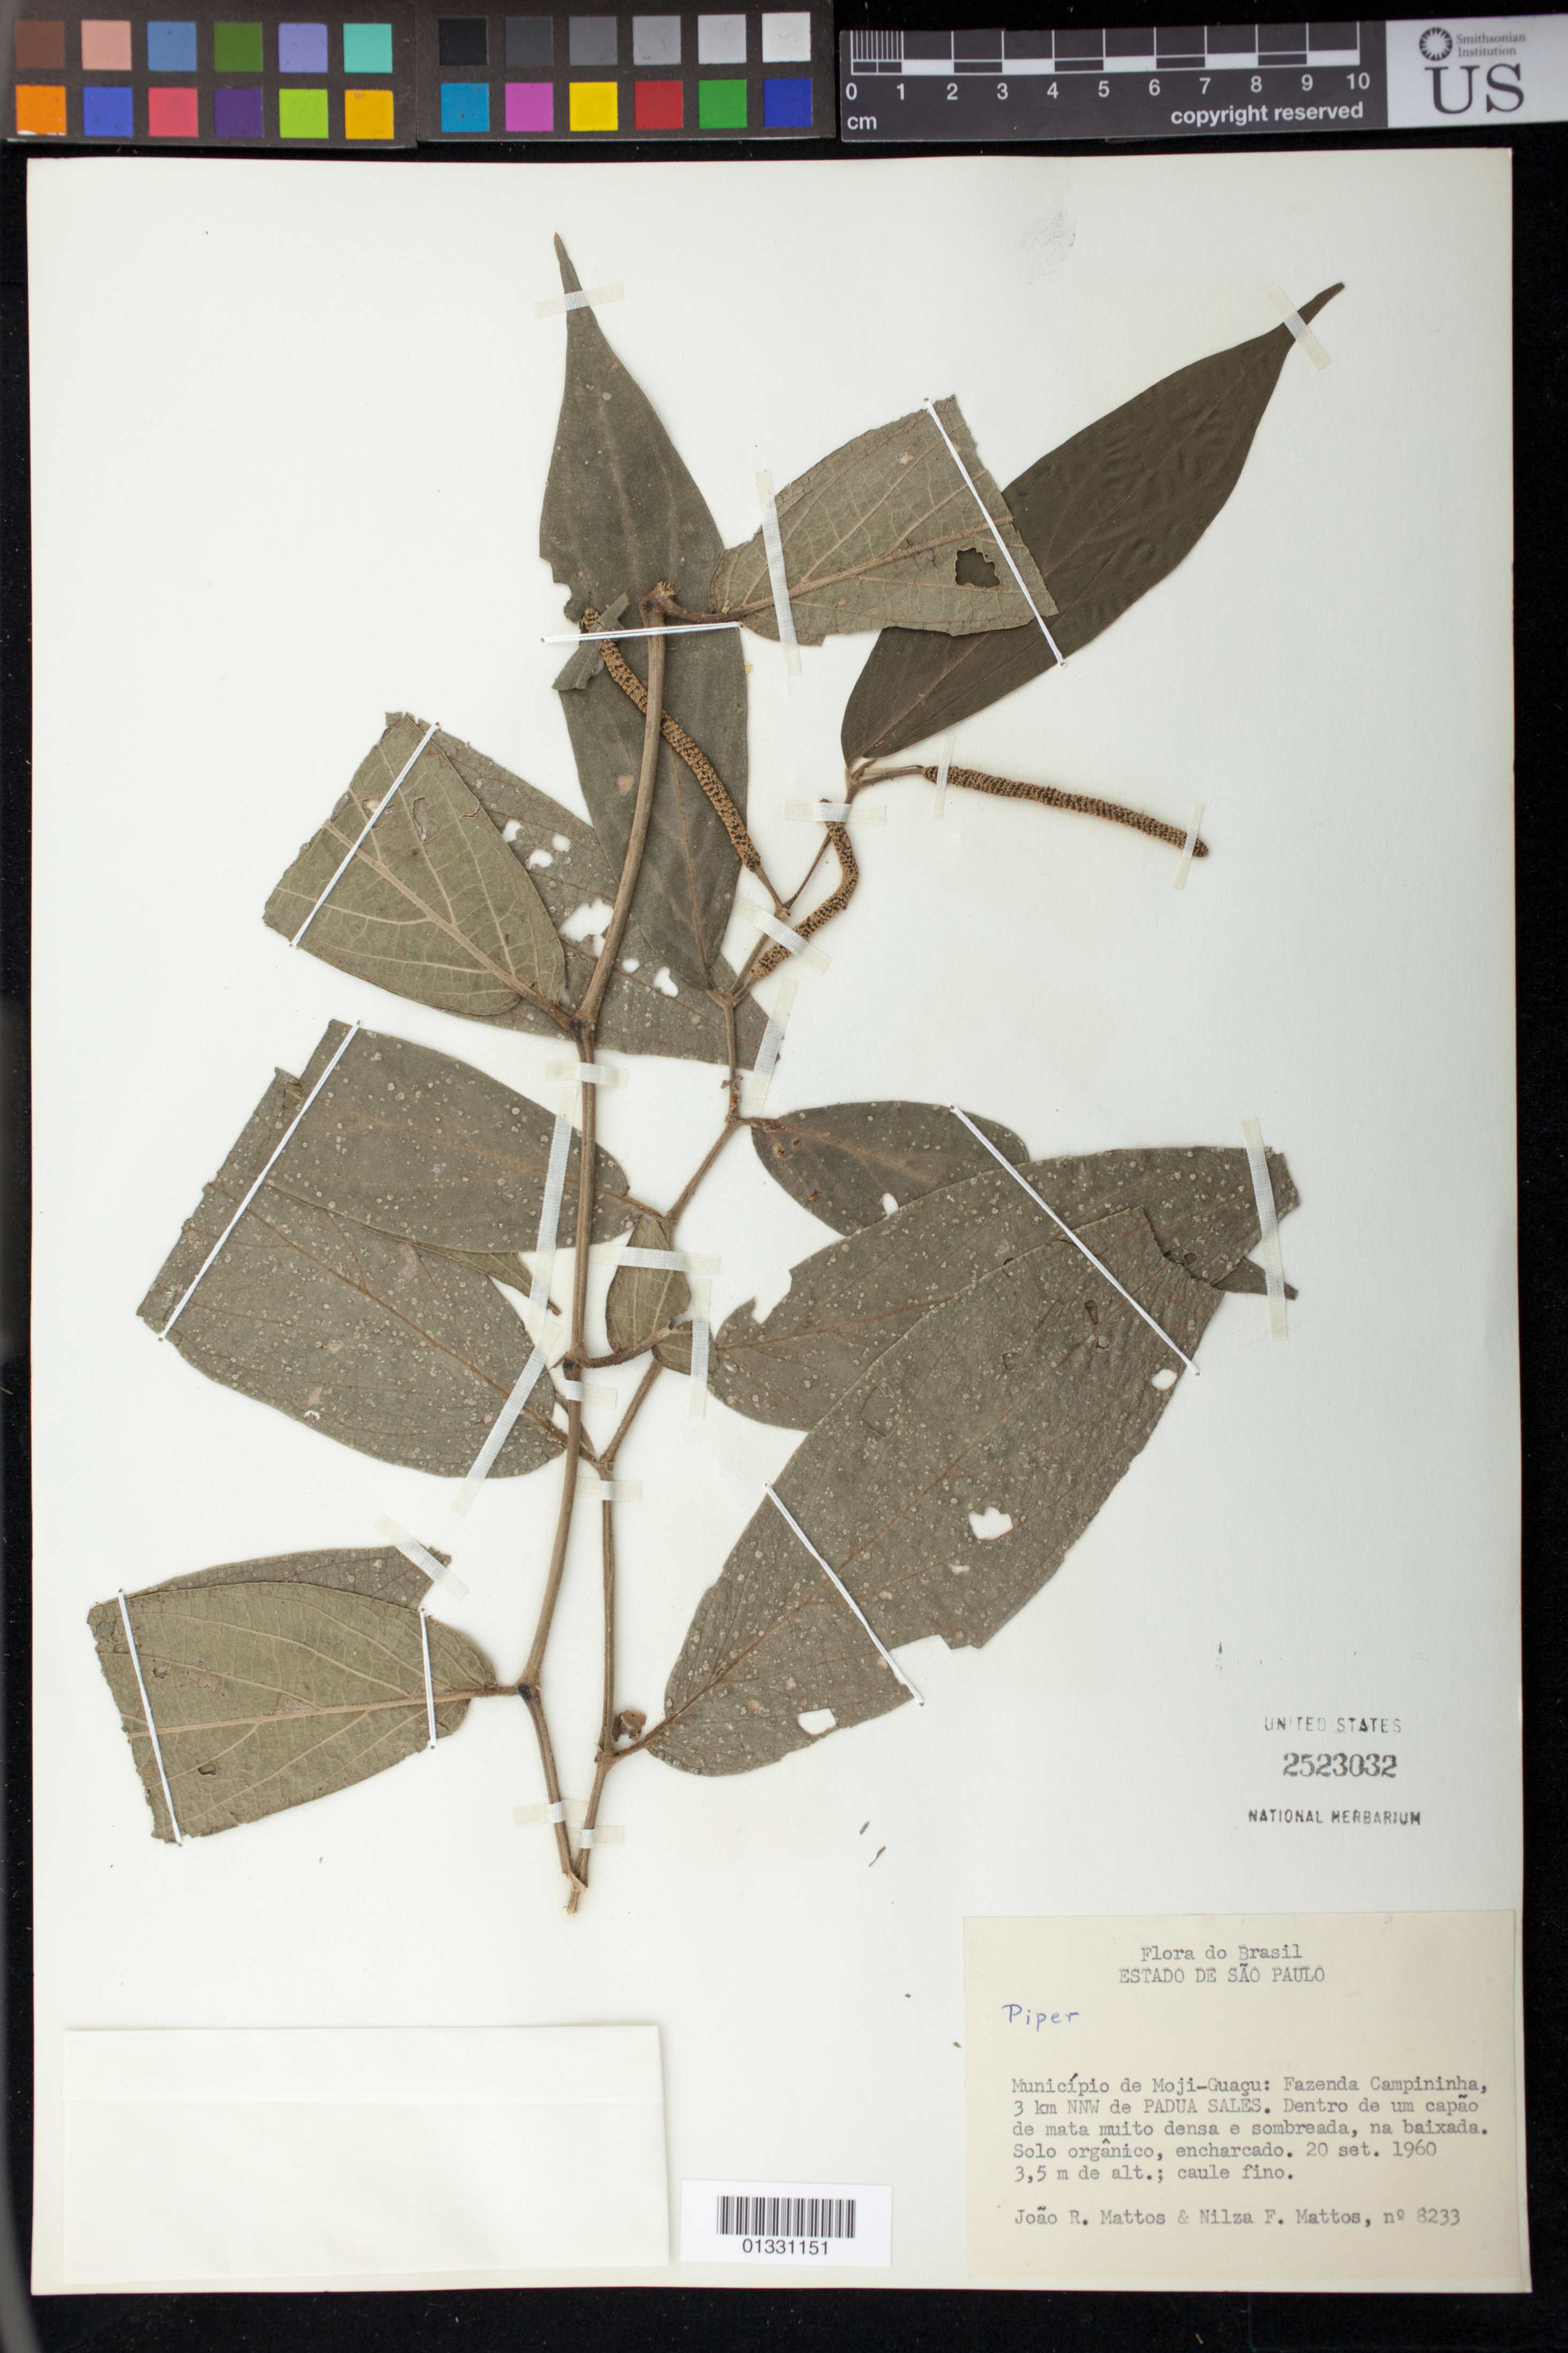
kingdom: Plantae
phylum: Tracheophyta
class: Magnoliopsida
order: Piperales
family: Piperaceae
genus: Piper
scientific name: Piper sp.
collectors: J. R. de Mattos & N. F. Mattos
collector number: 8233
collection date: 1960-09-20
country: Brazil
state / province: São Paulo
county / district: Mogi Guaçu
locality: Fazenda Campininha, 3 Km NNW de Padua Sales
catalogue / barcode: US 2523032